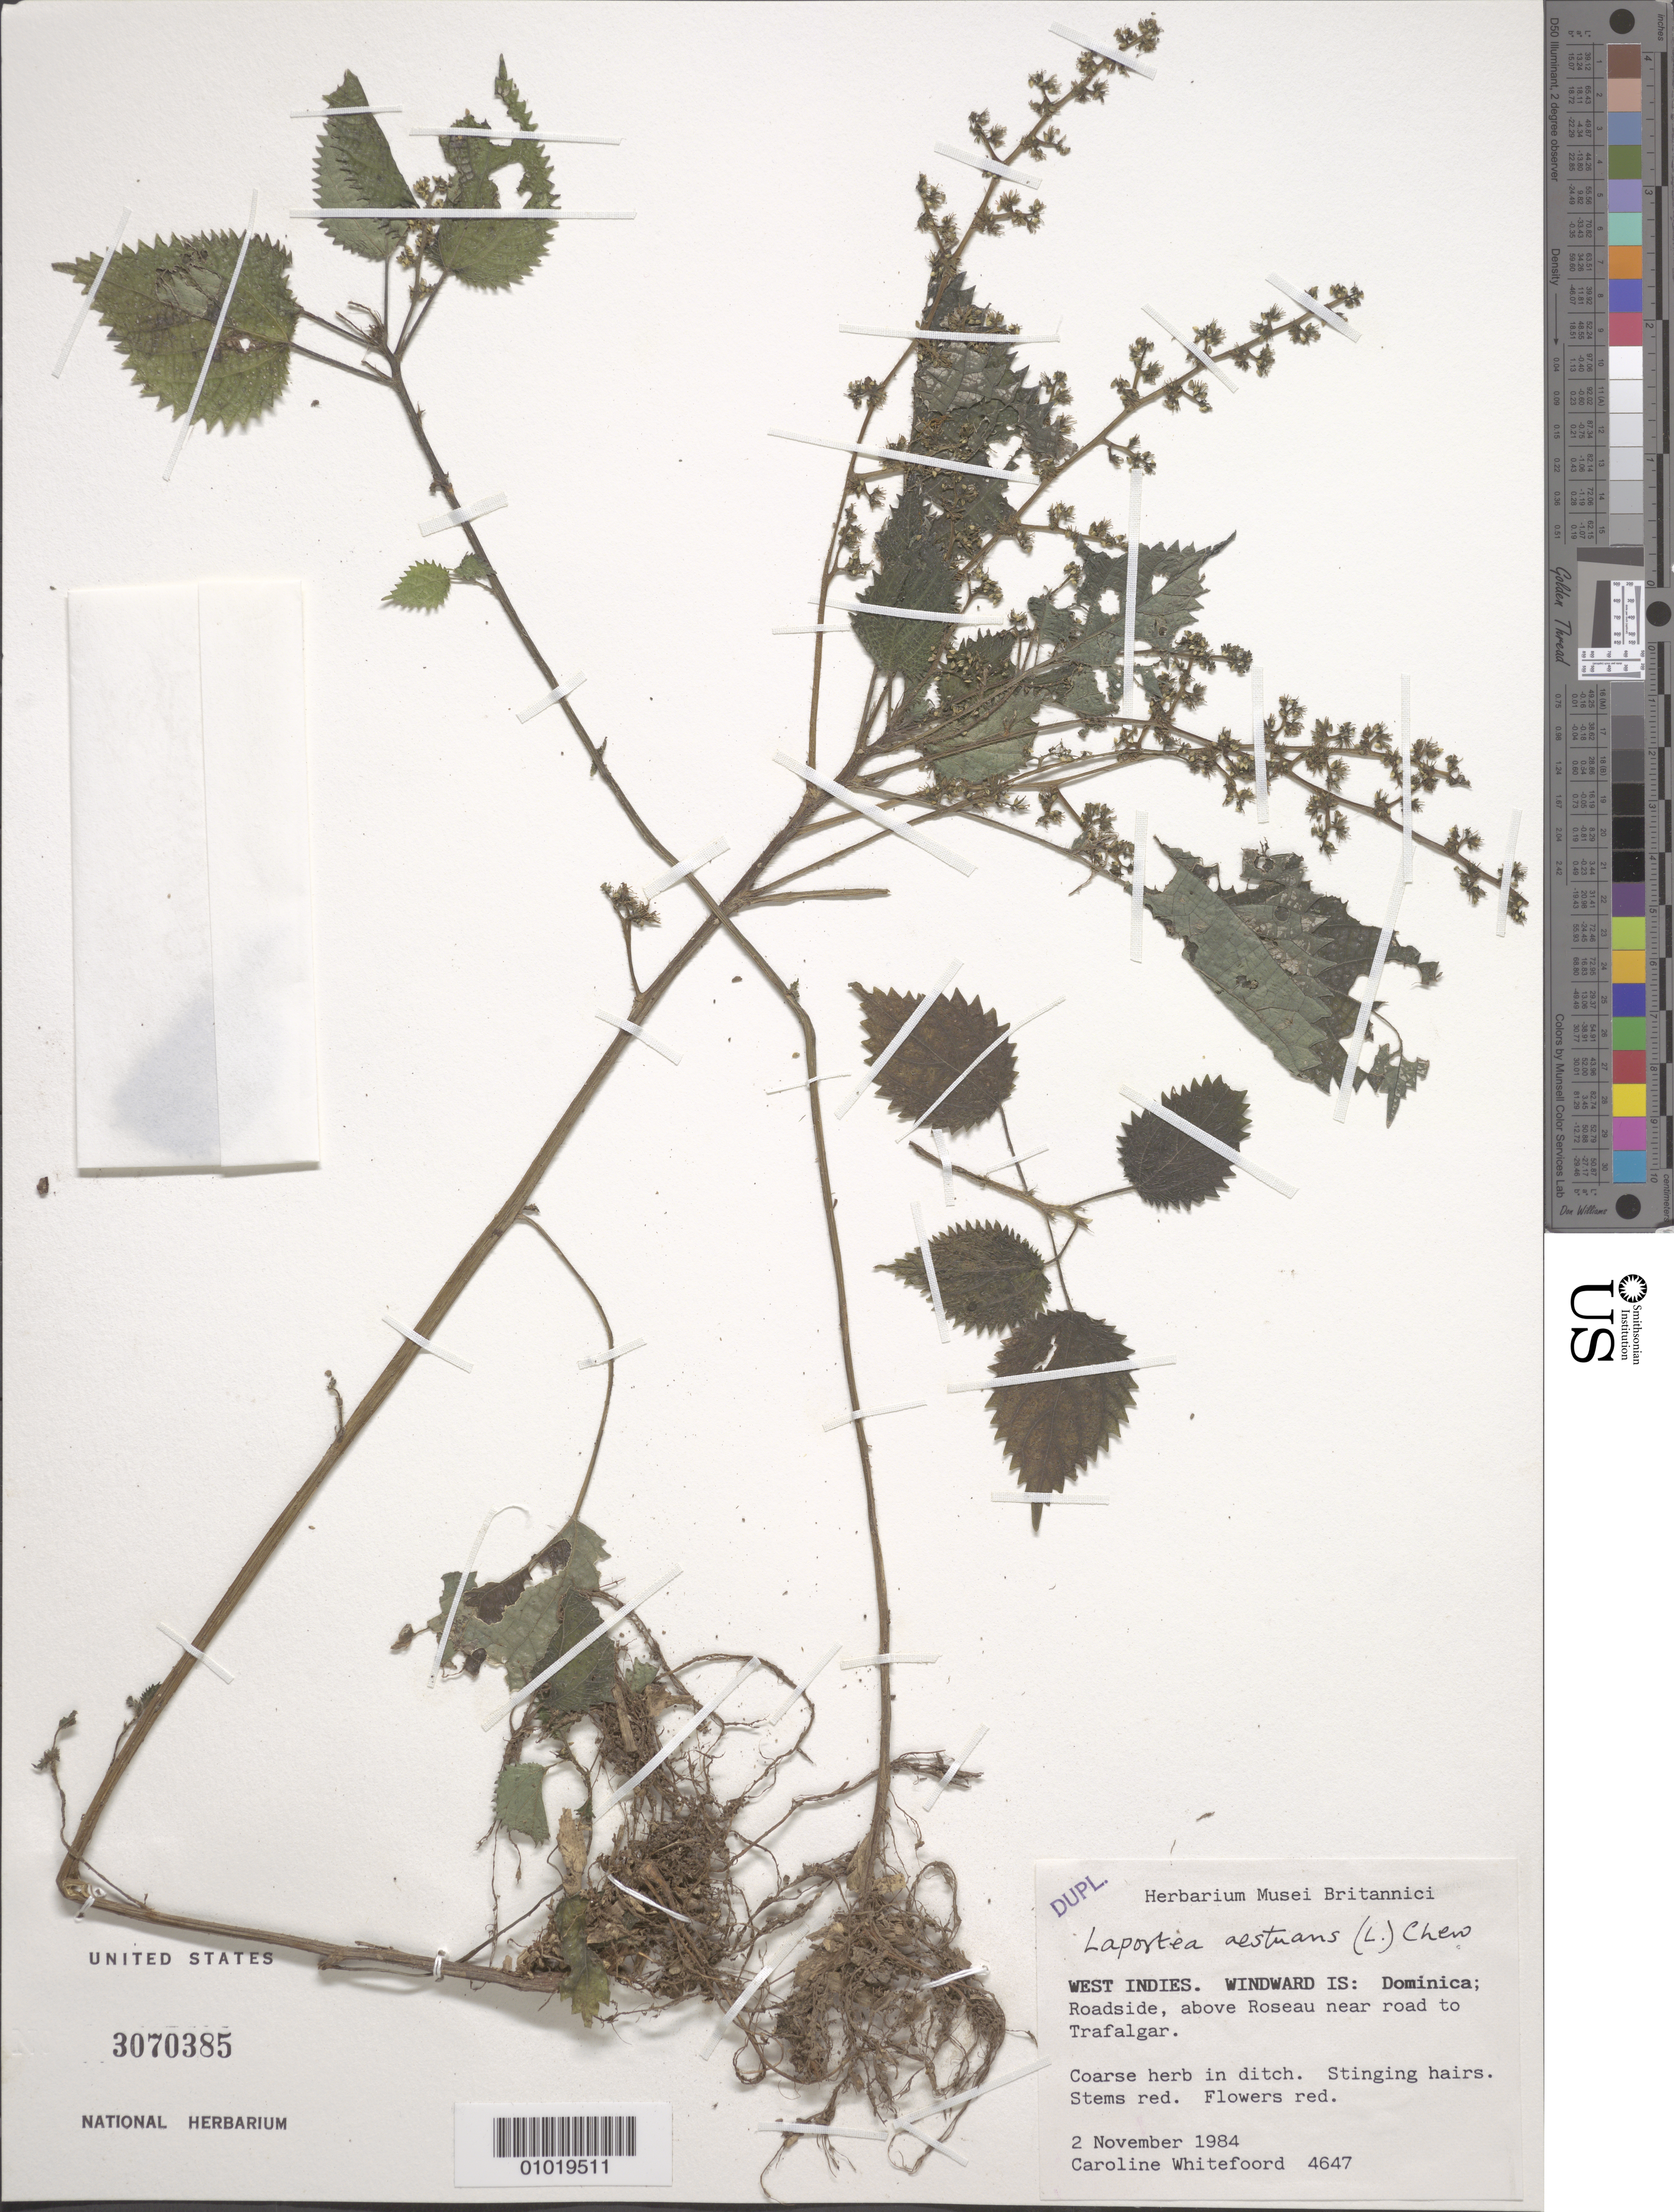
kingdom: Plantae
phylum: Tracheophyta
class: Magnoliopsida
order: Rosales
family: Urticaceae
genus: Laportea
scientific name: Laportea aestuans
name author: (L.) Chew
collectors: C. Whitefoord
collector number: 4647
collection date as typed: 02 Nov 1984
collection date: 1984-11-02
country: Dominica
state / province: St. George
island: Dominica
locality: Roadside, above Roseau near road to Trafalgar.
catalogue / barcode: US 3070385